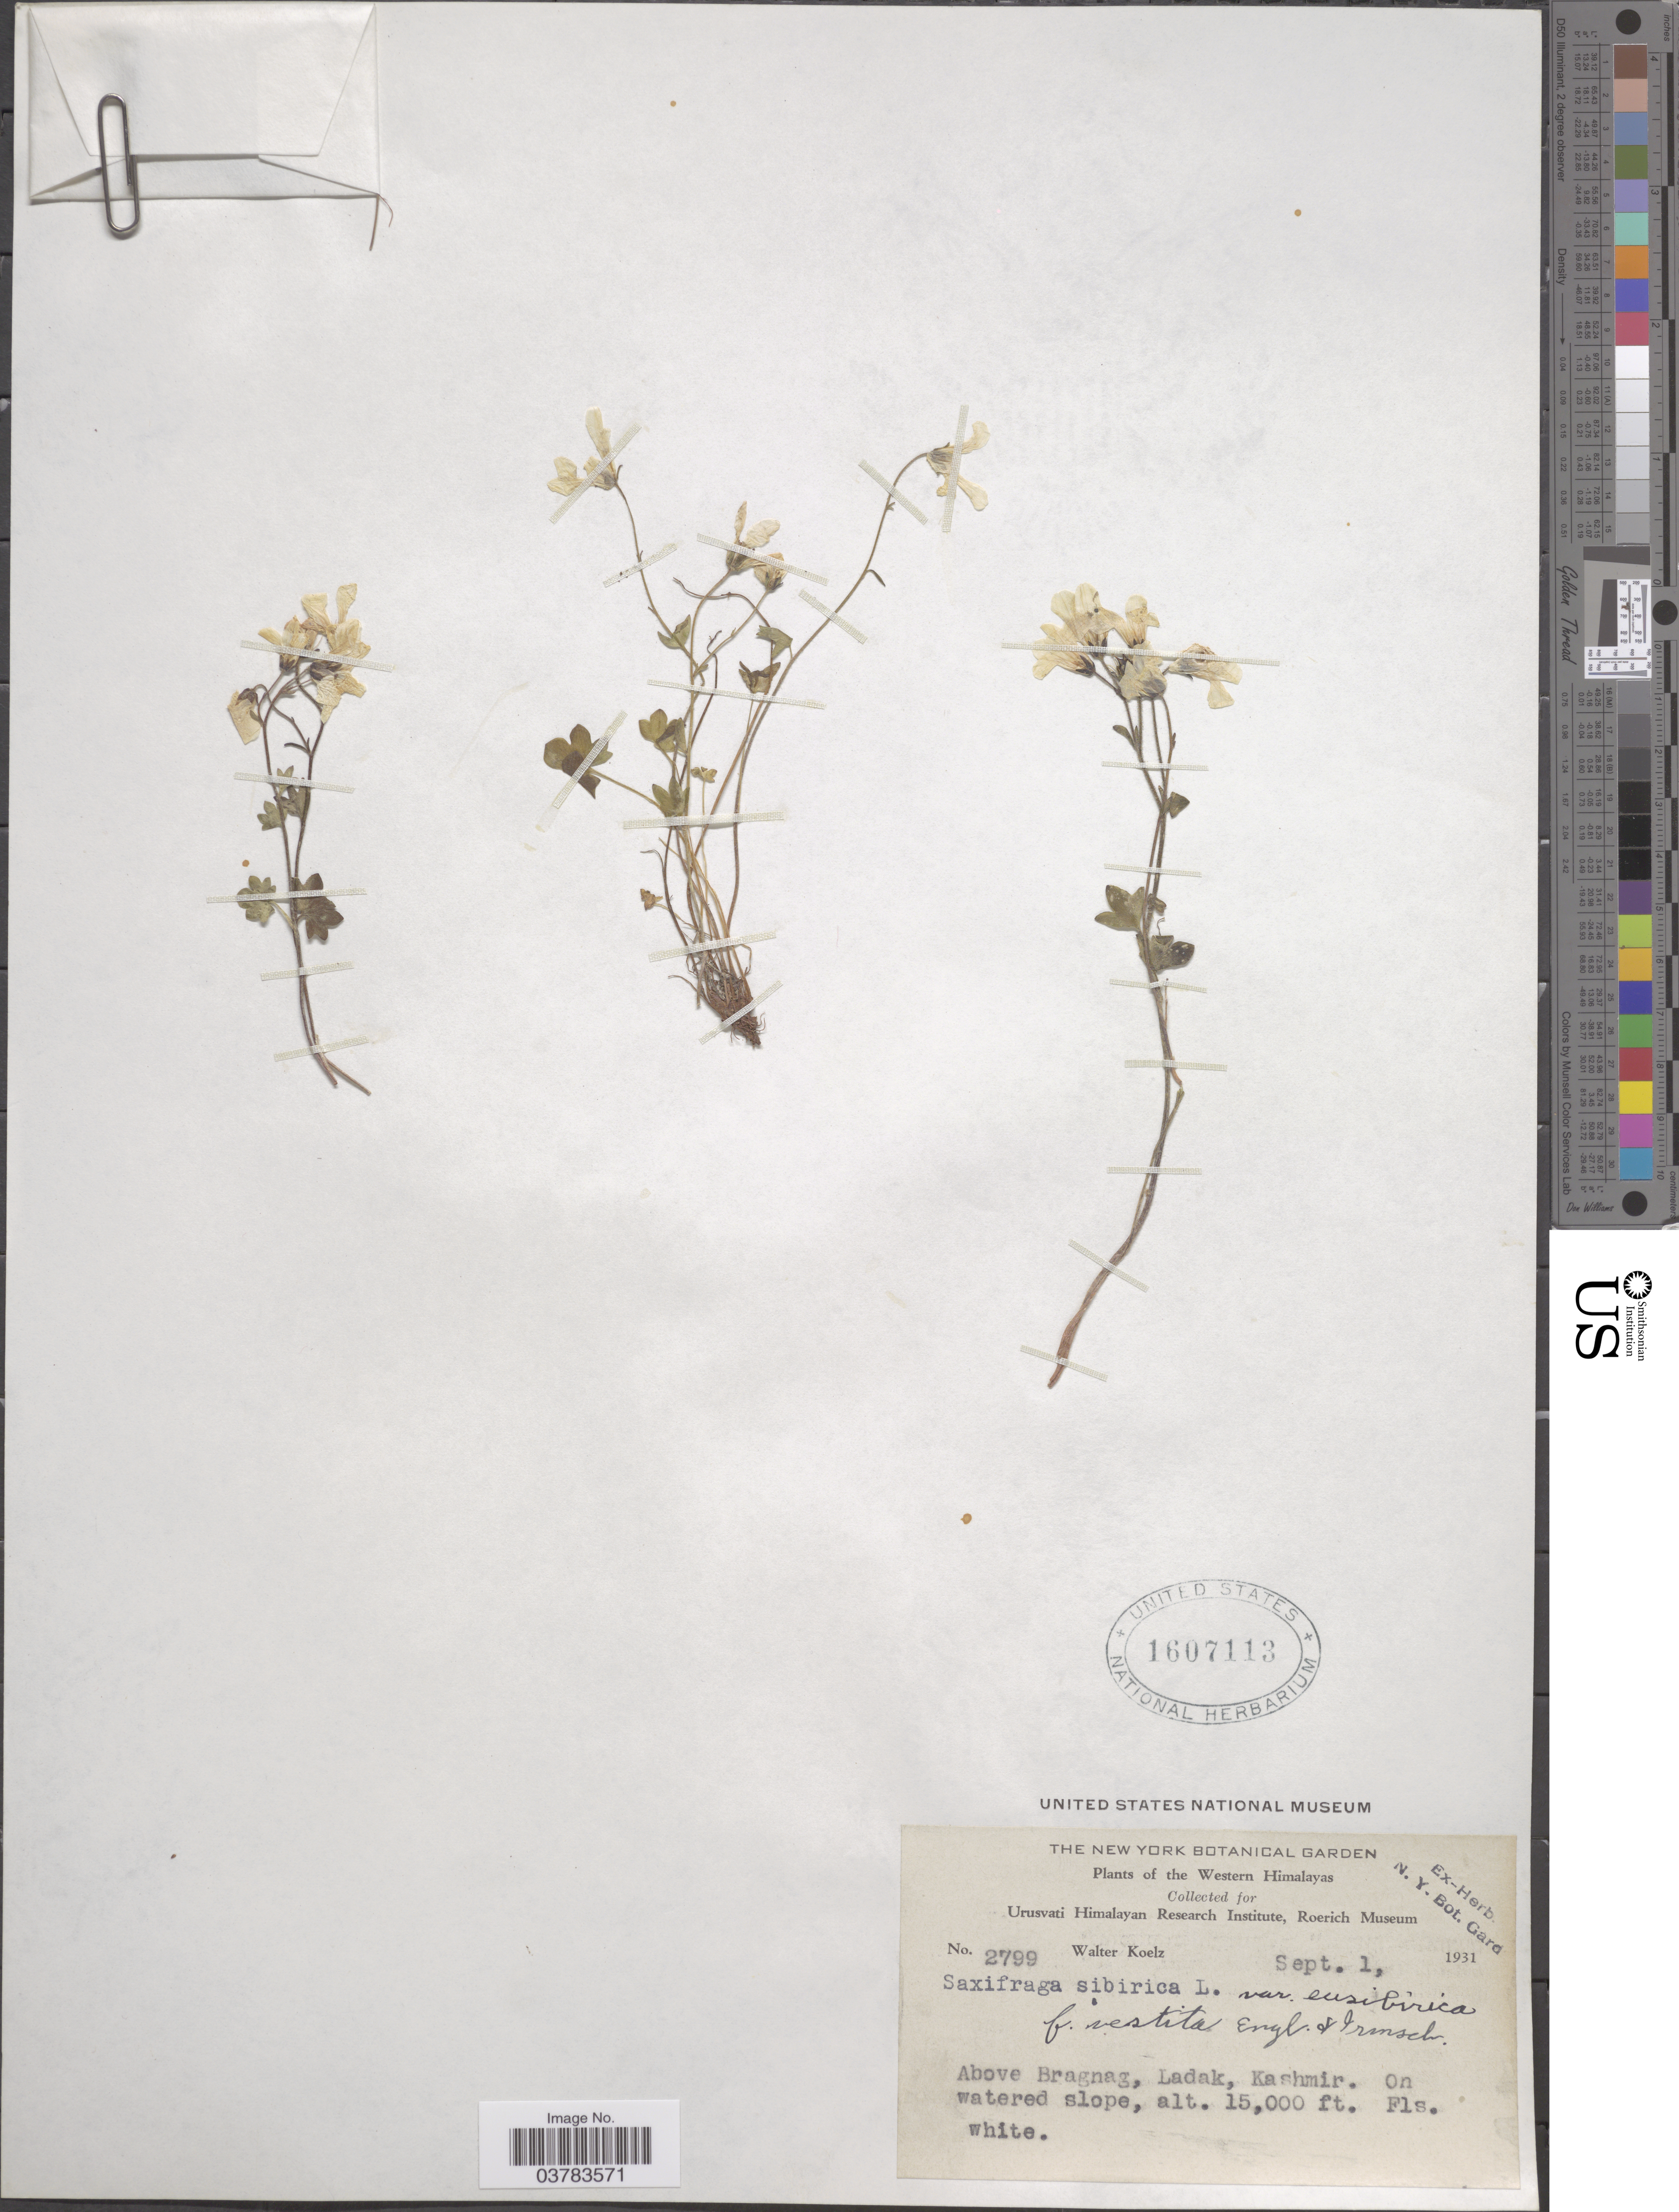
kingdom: Plantae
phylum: Tracheophyta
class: Magnoliopsida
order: Saxifragales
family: Saxifragaceae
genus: Saxifraga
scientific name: Saxifraga sibirica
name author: L.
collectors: W. N. Koelz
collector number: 2799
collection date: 1931-09-01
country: India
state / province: Ladakh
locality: The Western Himalayas. Above Bragnag, Ladak, Kashmir. On watered slope.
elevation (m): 4572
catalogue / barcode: US 1607113